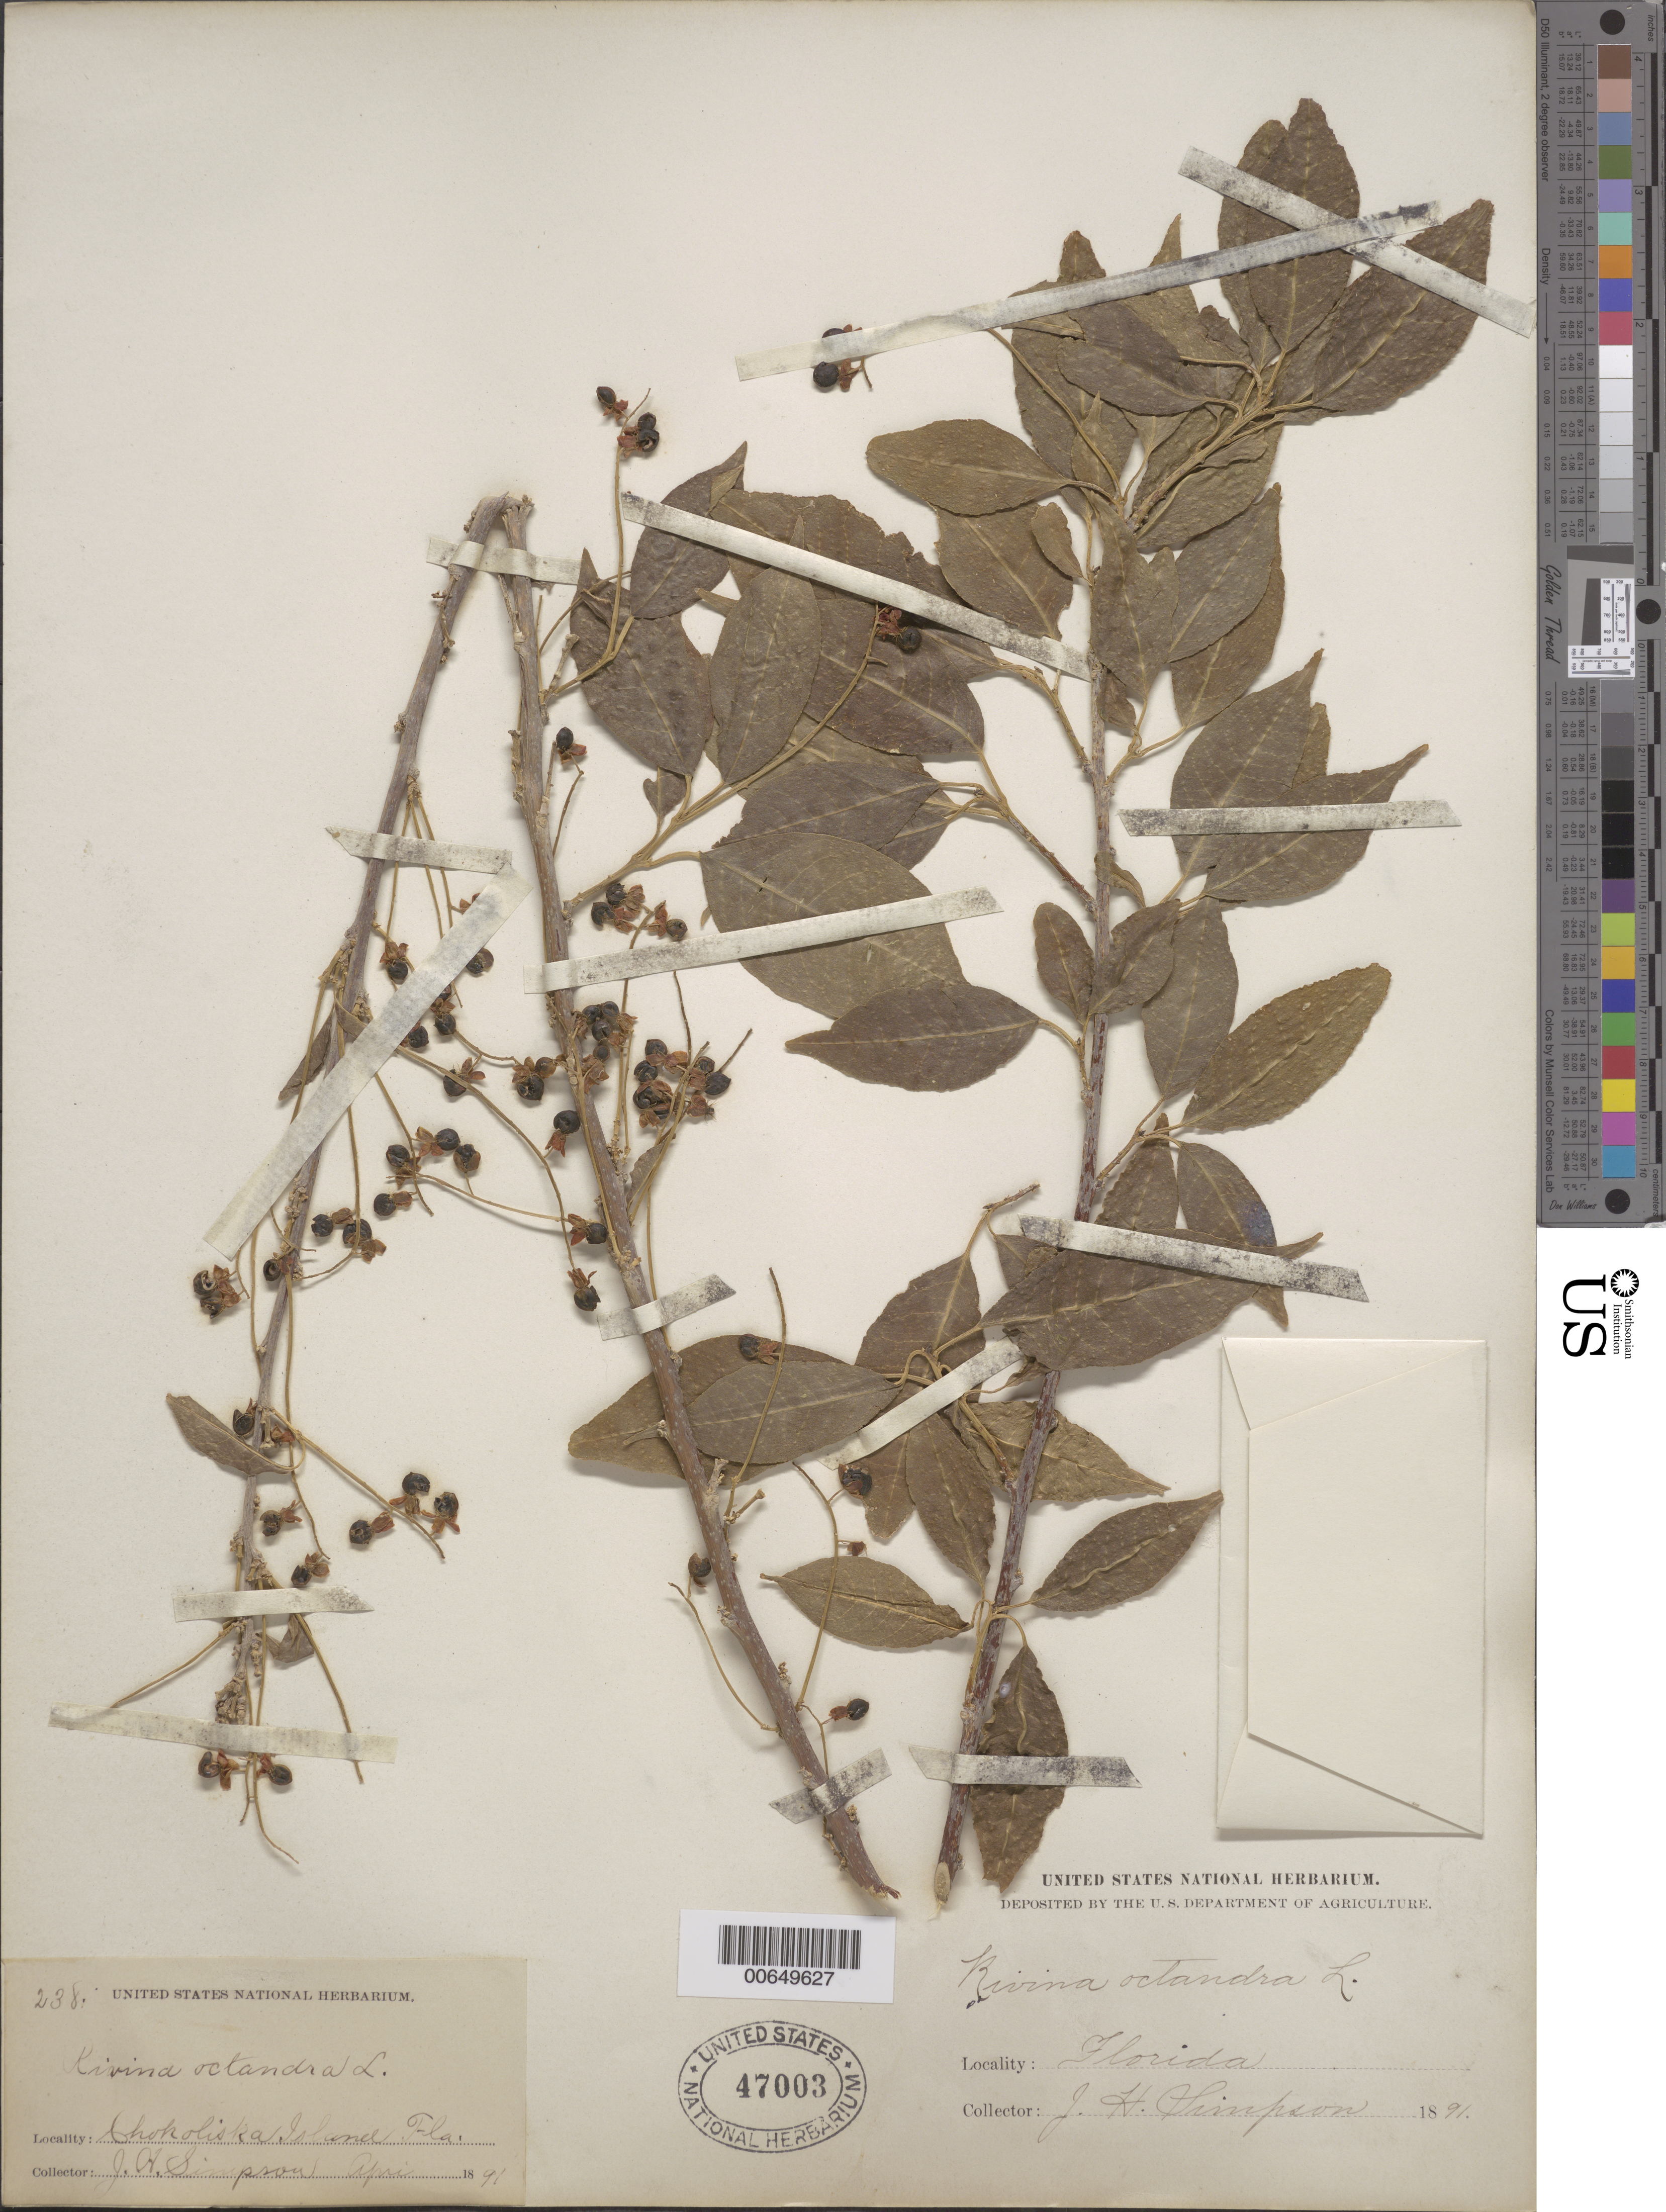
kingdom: Plantae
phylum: Tracheophyta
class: Magnoliopsida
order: Caryophyllales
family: Phytolaccaceae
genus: Trichostigma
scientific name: Trichostigma octandrum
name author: (L.) H. Walter in Engl.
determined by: Strong, Mark T., (BOT), Smithsonian Institution - National Museum of Natural History (UNITED STATES)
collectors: J. H. Simpson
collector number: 238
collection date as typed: Apr 1891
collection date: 1891-04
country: United States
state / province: Florida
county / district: Collier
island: Chokoloskee Island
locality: Chokoliska Island. [Chokoliska Island is probably Chokoloskee Island.]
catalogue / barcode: US 47003